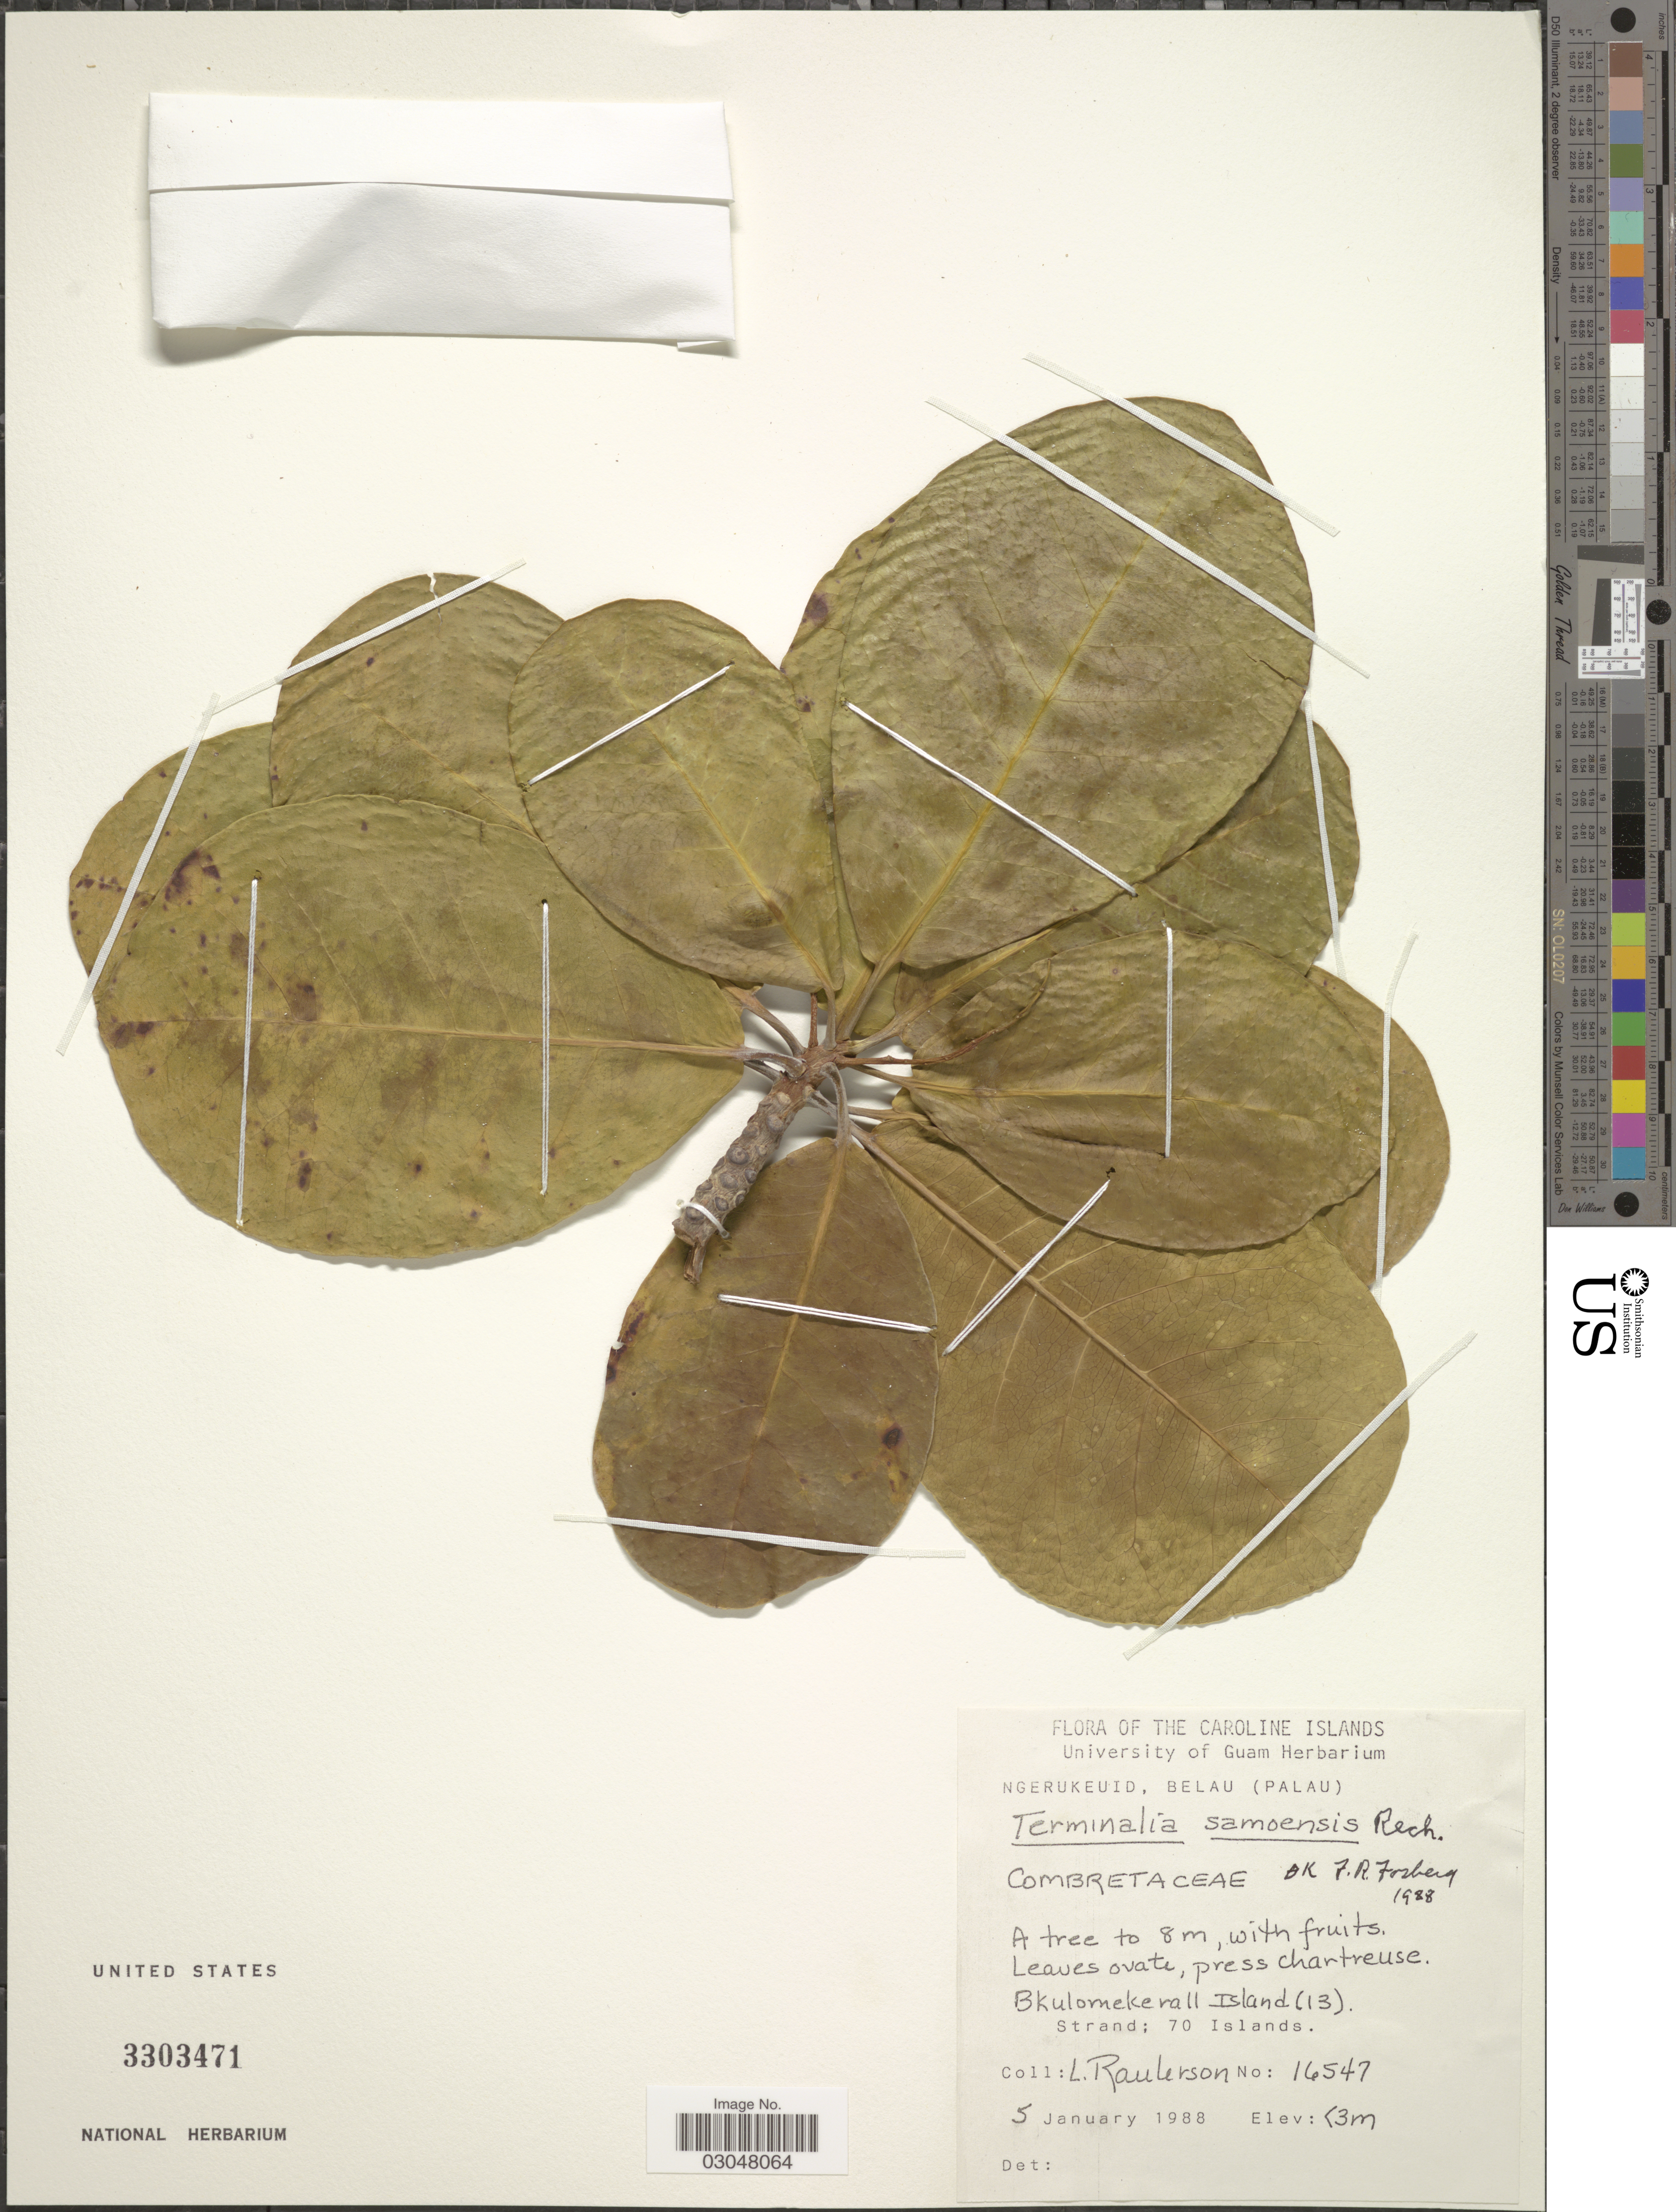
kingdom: Plantae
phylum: Tracheophyta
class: Magnoliopsida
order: Myrtales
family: Combretaceae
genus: Terminalia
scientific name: Terminalia samoensis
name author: Rech.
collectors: L. Raulerson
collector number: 16547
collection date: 1988-01-05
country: Palau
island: Ngerukeuid [Orukuizu]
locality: The Caroline Islands. Ngerukeuid, Belau (Palau). Bkulomekerall Island (13).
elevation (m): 3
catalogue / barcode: US 3303471